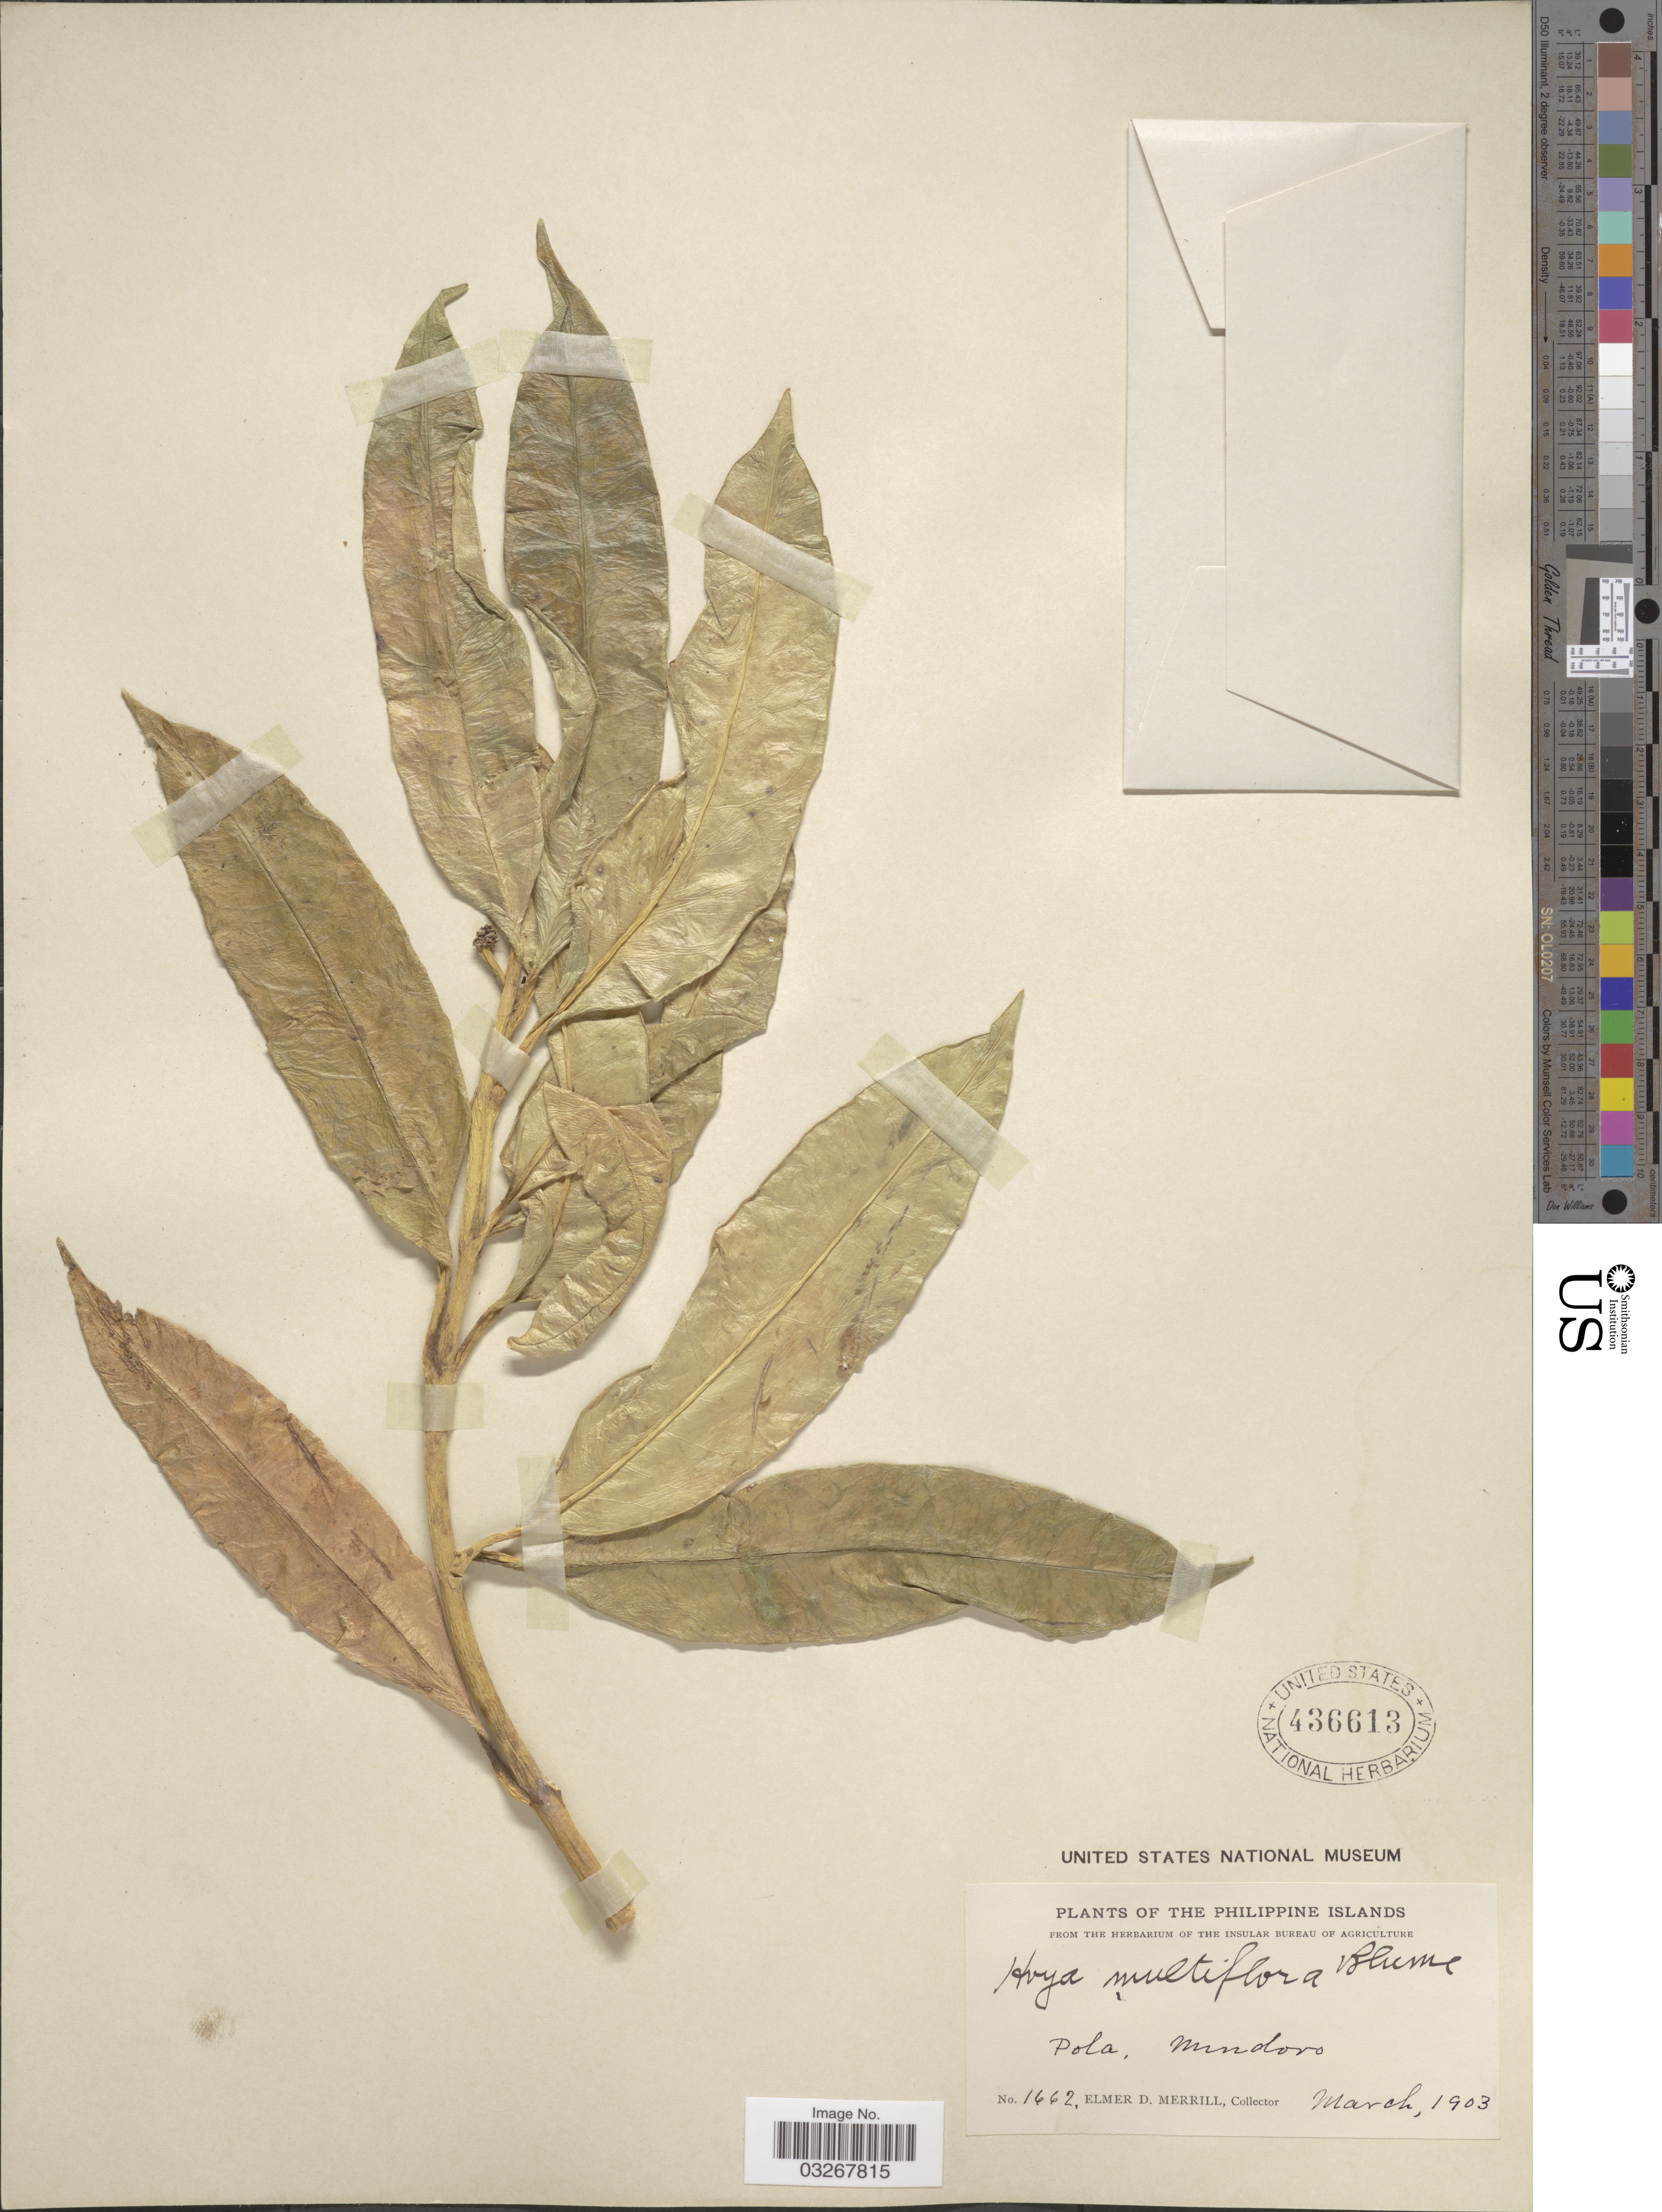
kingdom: Plantae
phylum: Tracheophyta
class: Magnoliopsida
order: Gentianales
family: Apocynaceae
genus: Centrostemma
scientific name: Centrostemma multiflorum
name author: (Blume) Decne.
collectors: E. D. Merrill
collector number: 1662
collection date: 1903-03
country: Philippines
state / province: Mimaropa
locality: Pola, Mindoro.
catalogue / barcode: US 436613